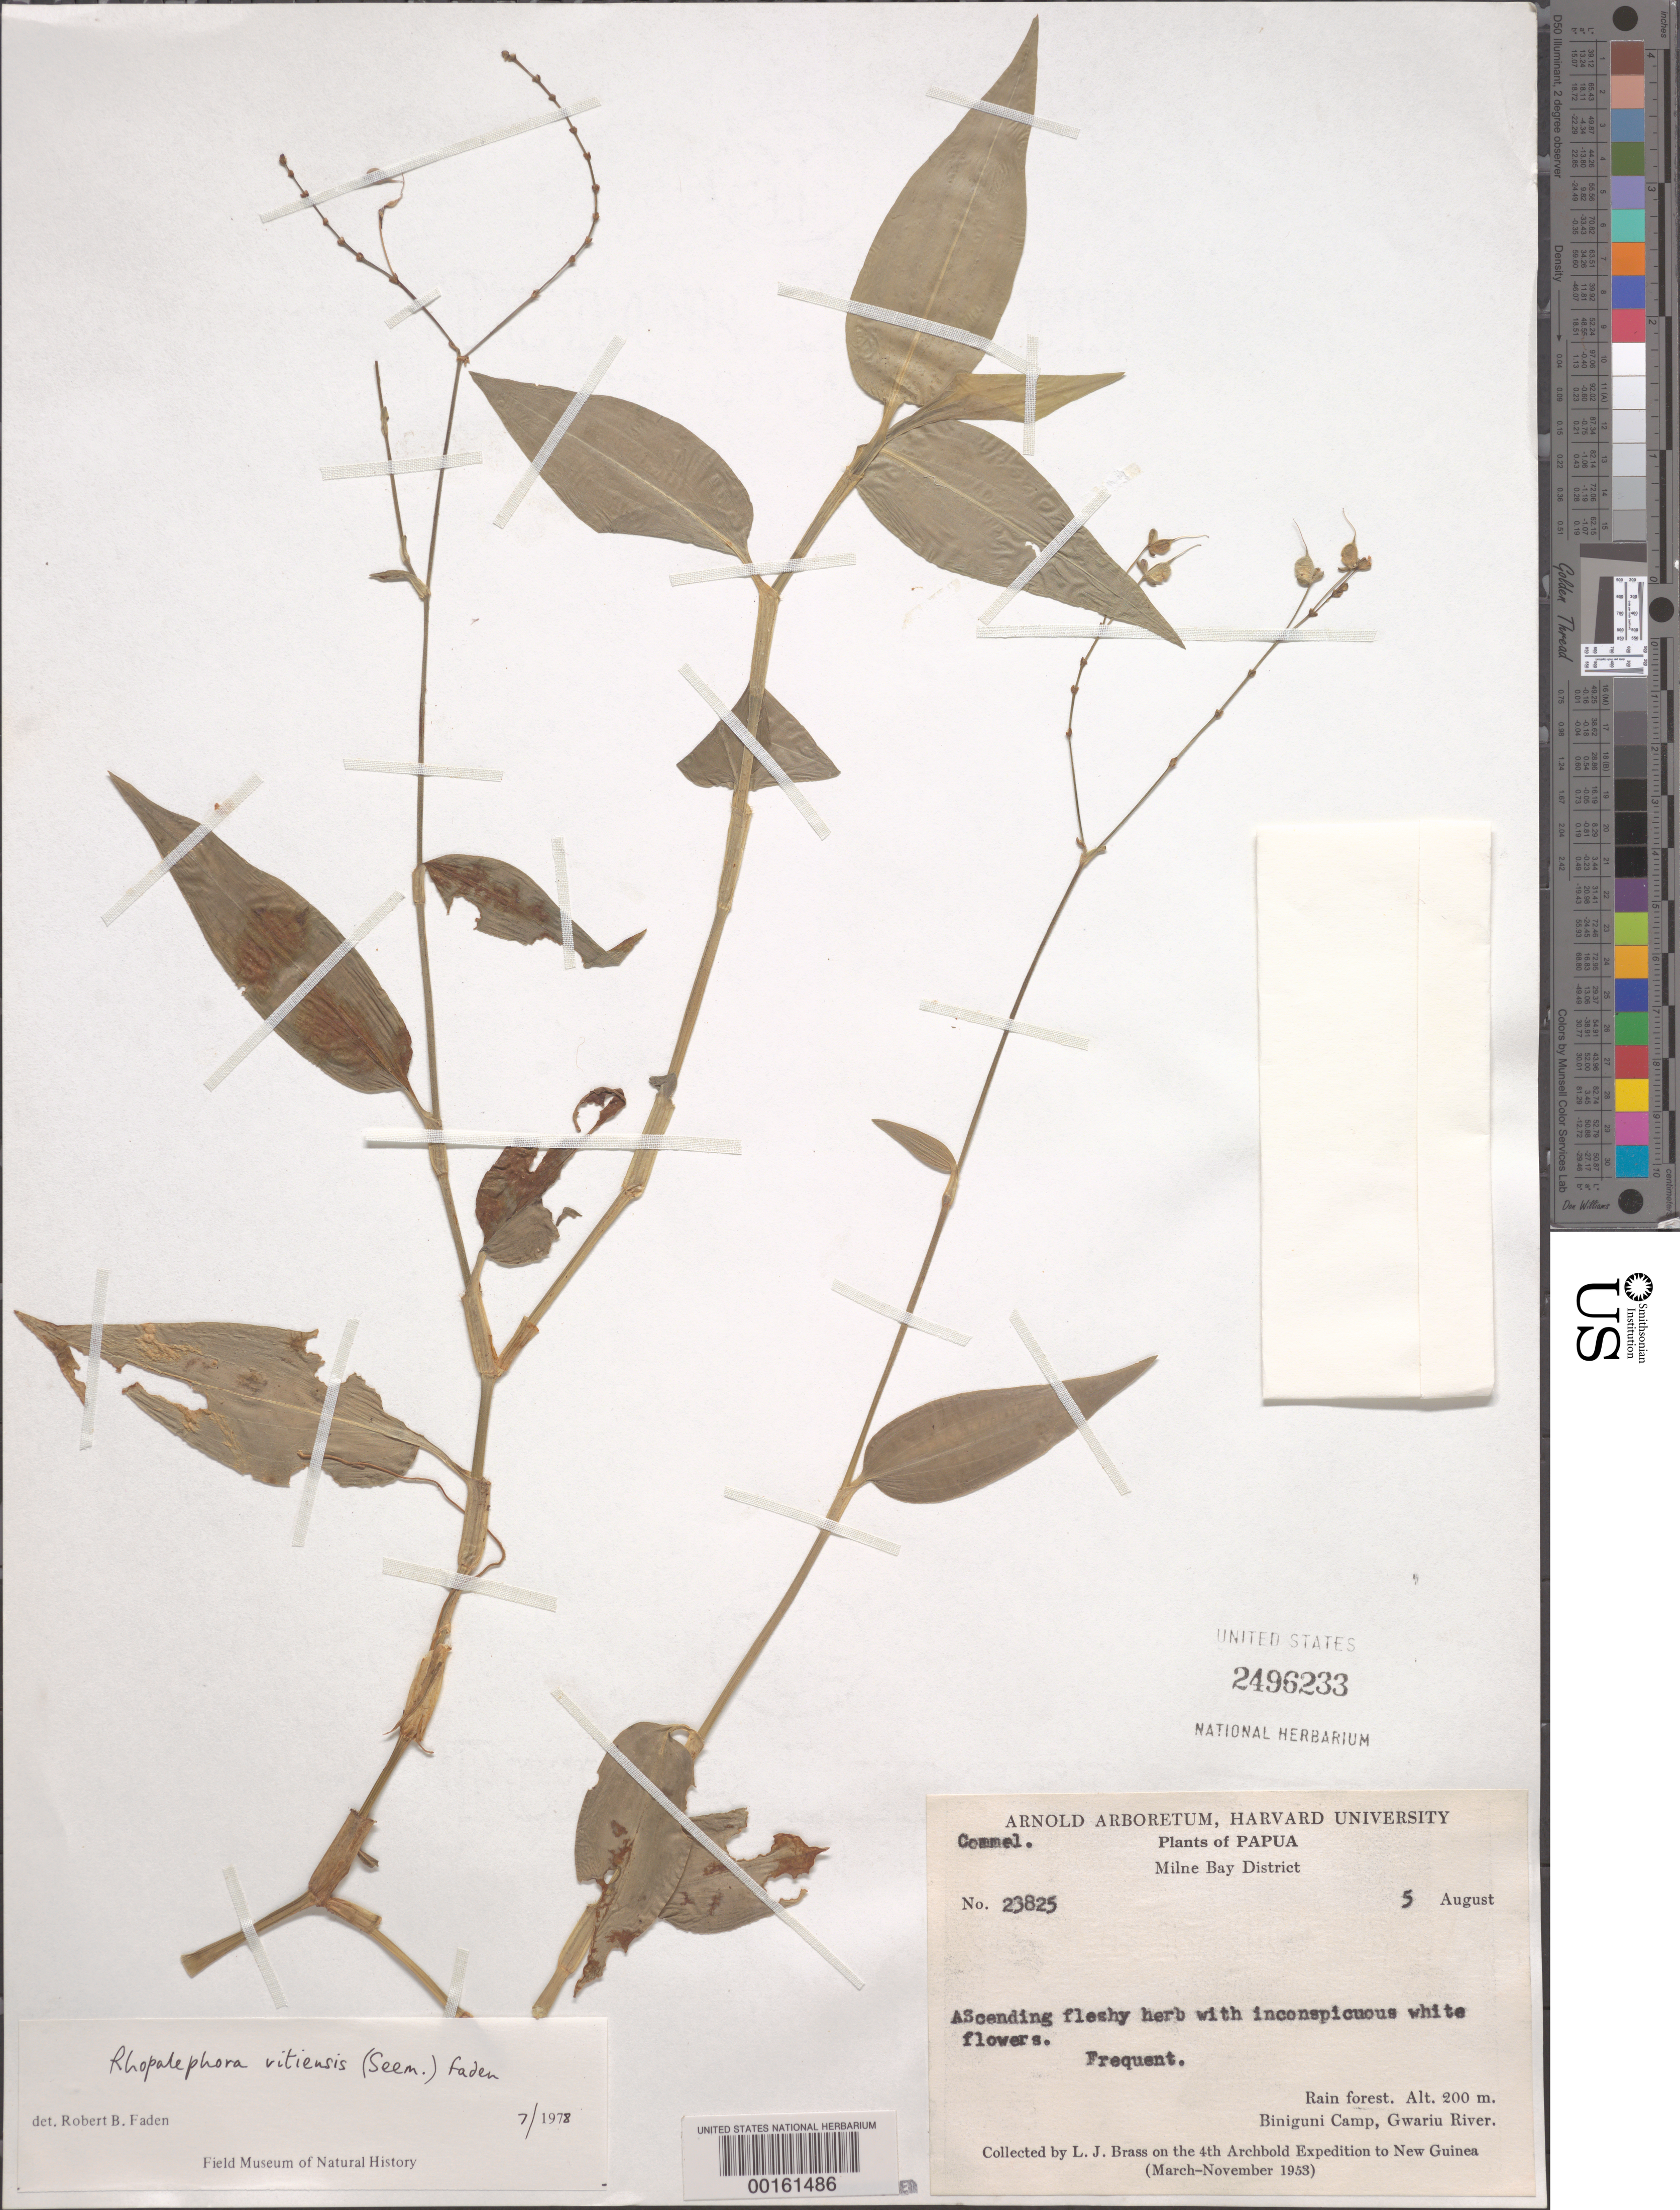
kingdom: Plantae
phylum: Tracheophyta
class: Liliopsida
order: Commelinales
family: Commelinaceae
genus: Rhopalephora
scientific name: Rhopalephora vitiensis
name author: (Seem.) Faden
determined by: Faden, Robert B., (US), Smithsonian Institution - National Museum of Natural History (UNITED STATES)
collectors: L. J. Brass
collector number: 23825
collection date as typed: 05 Aug 1953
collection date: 1953-08-05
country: Papua New Guinea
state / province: Milne Bay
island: New Guinea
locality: Biniguni camp, gwariu river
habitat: Rain forest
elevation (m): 200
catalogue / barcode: US 2496233